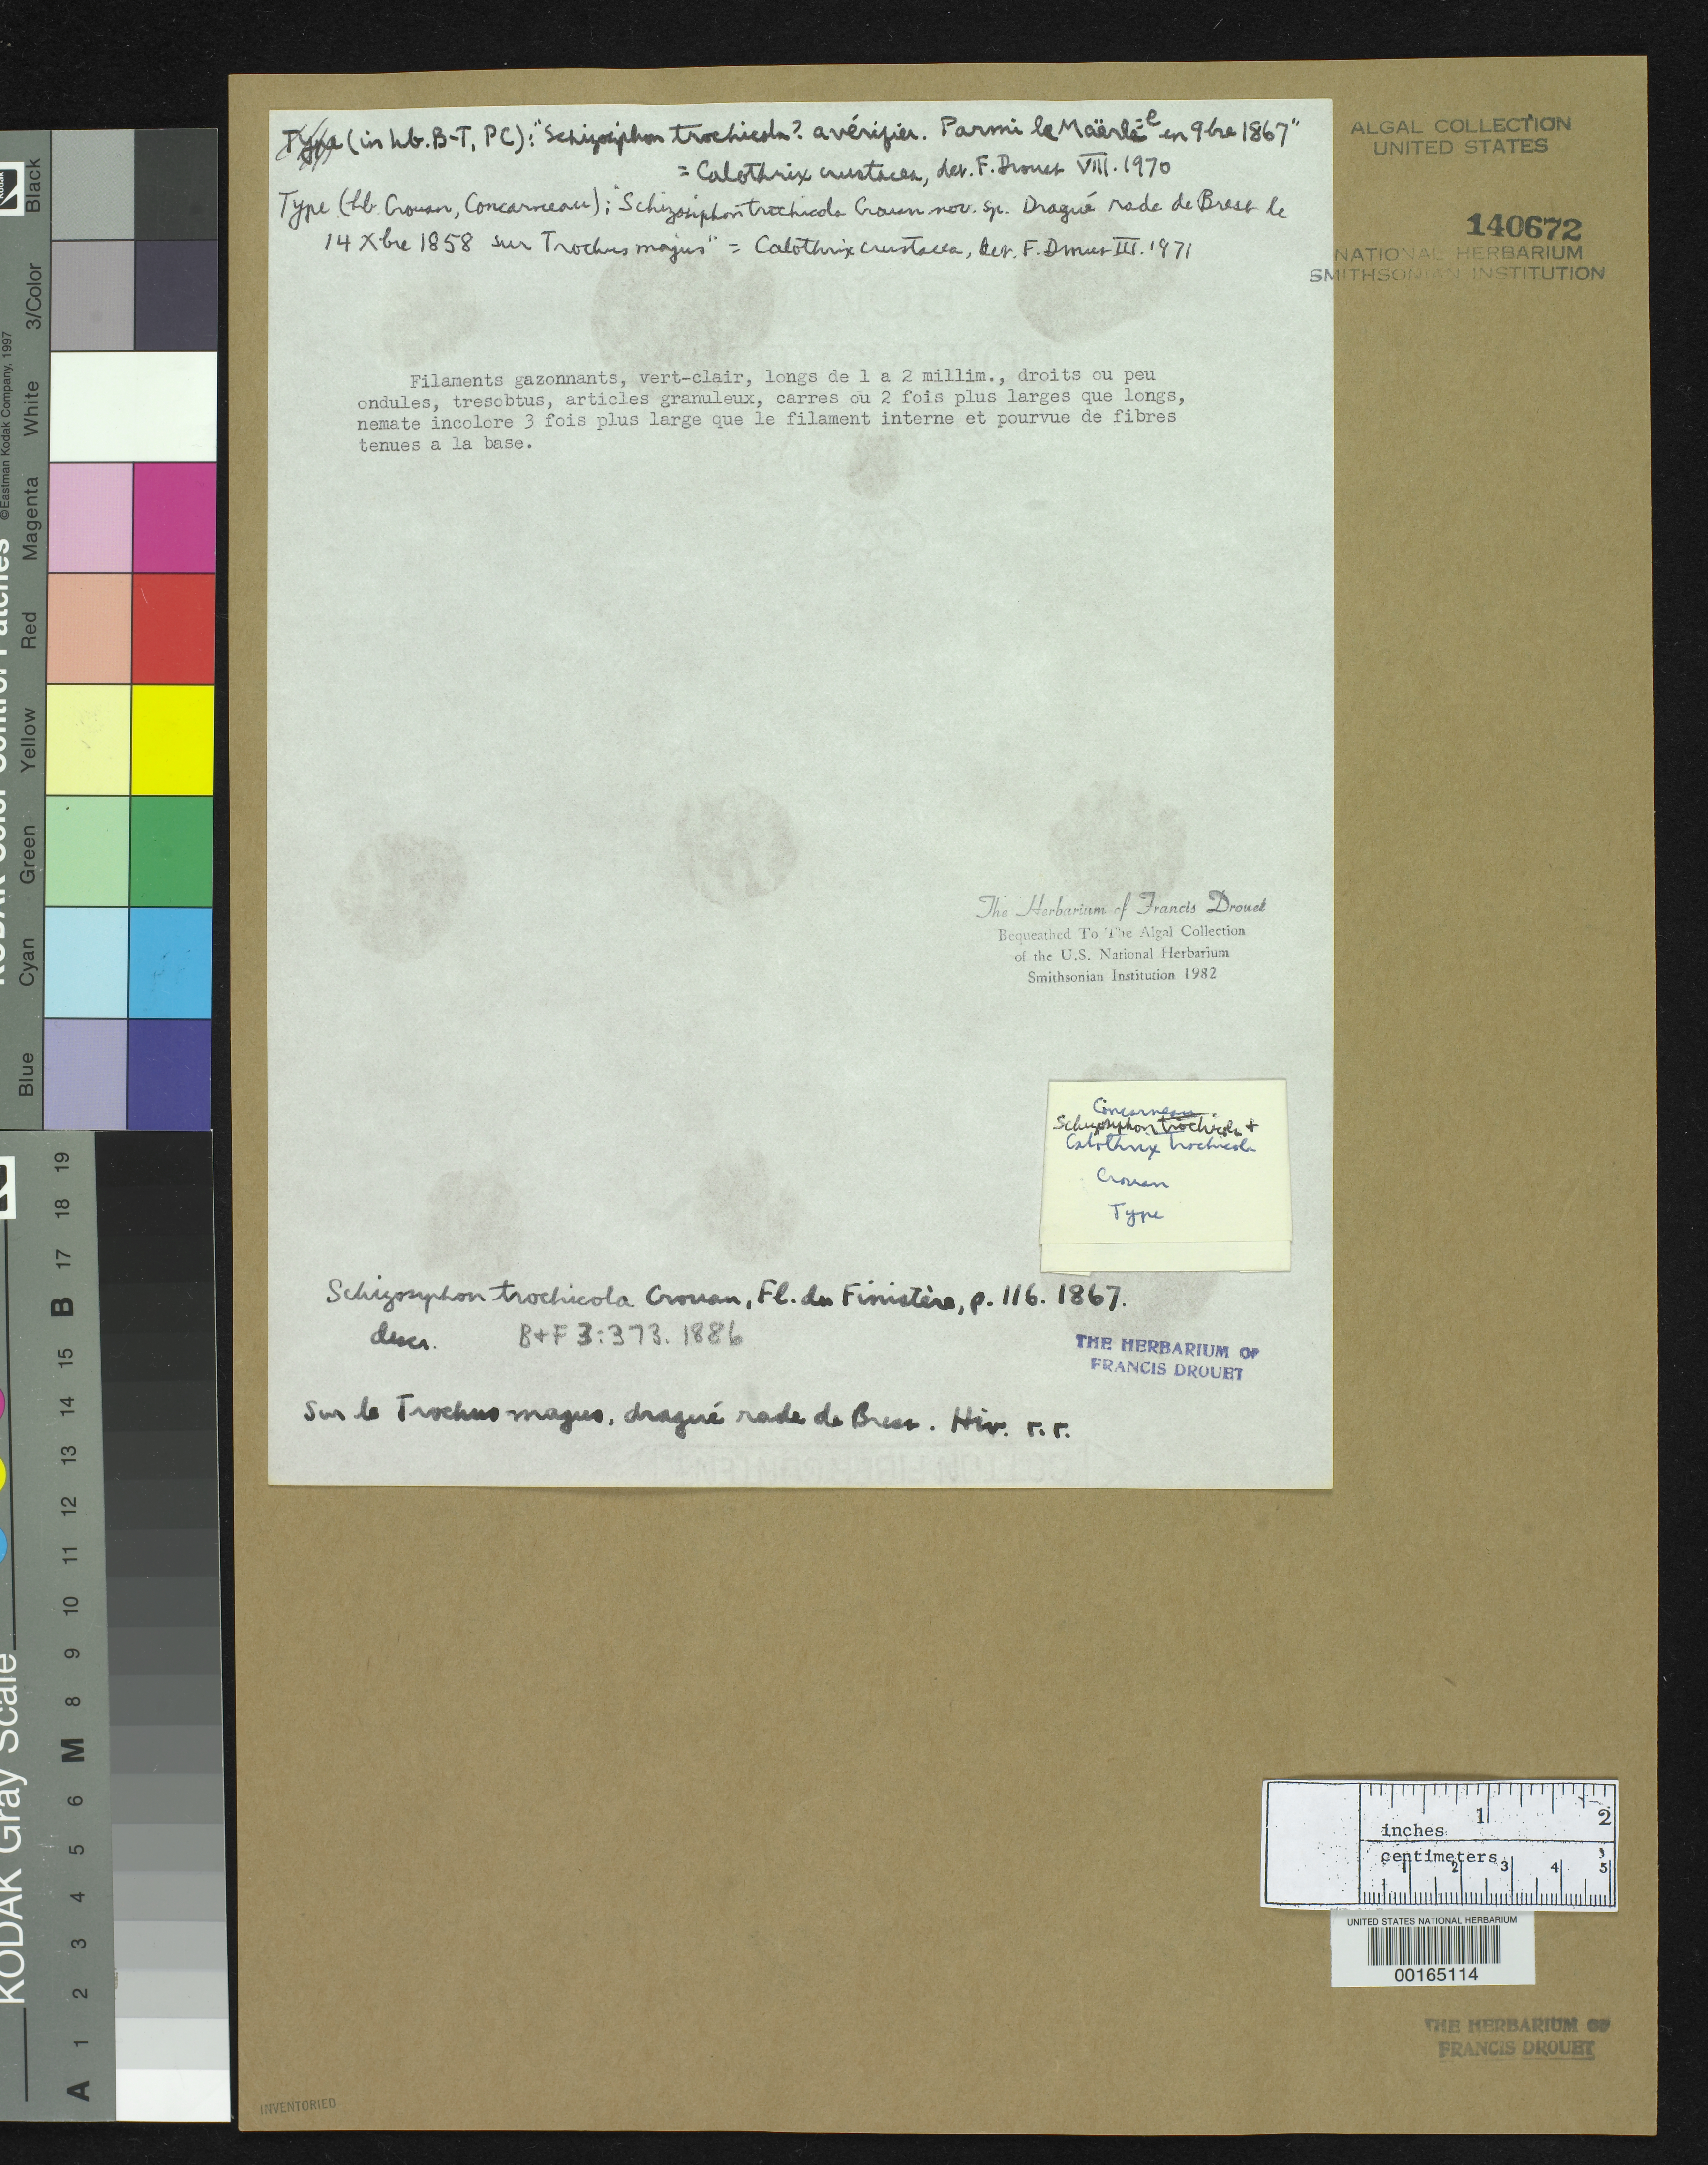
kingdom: Bacteria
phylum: Cyanobacteria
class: Cyanobacteriia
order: Cyanobacteriales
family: Nostocaceae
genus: Schizosiphon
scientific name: Schizosiphon trochicola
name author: P. Crouan & H. Crouan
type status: Isotype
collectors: -- Crouan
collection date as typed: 14 Oct 1867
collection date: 1867-10-14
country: France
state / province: Bretagne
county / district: Finistère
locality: Brest.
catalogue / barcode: US 140672